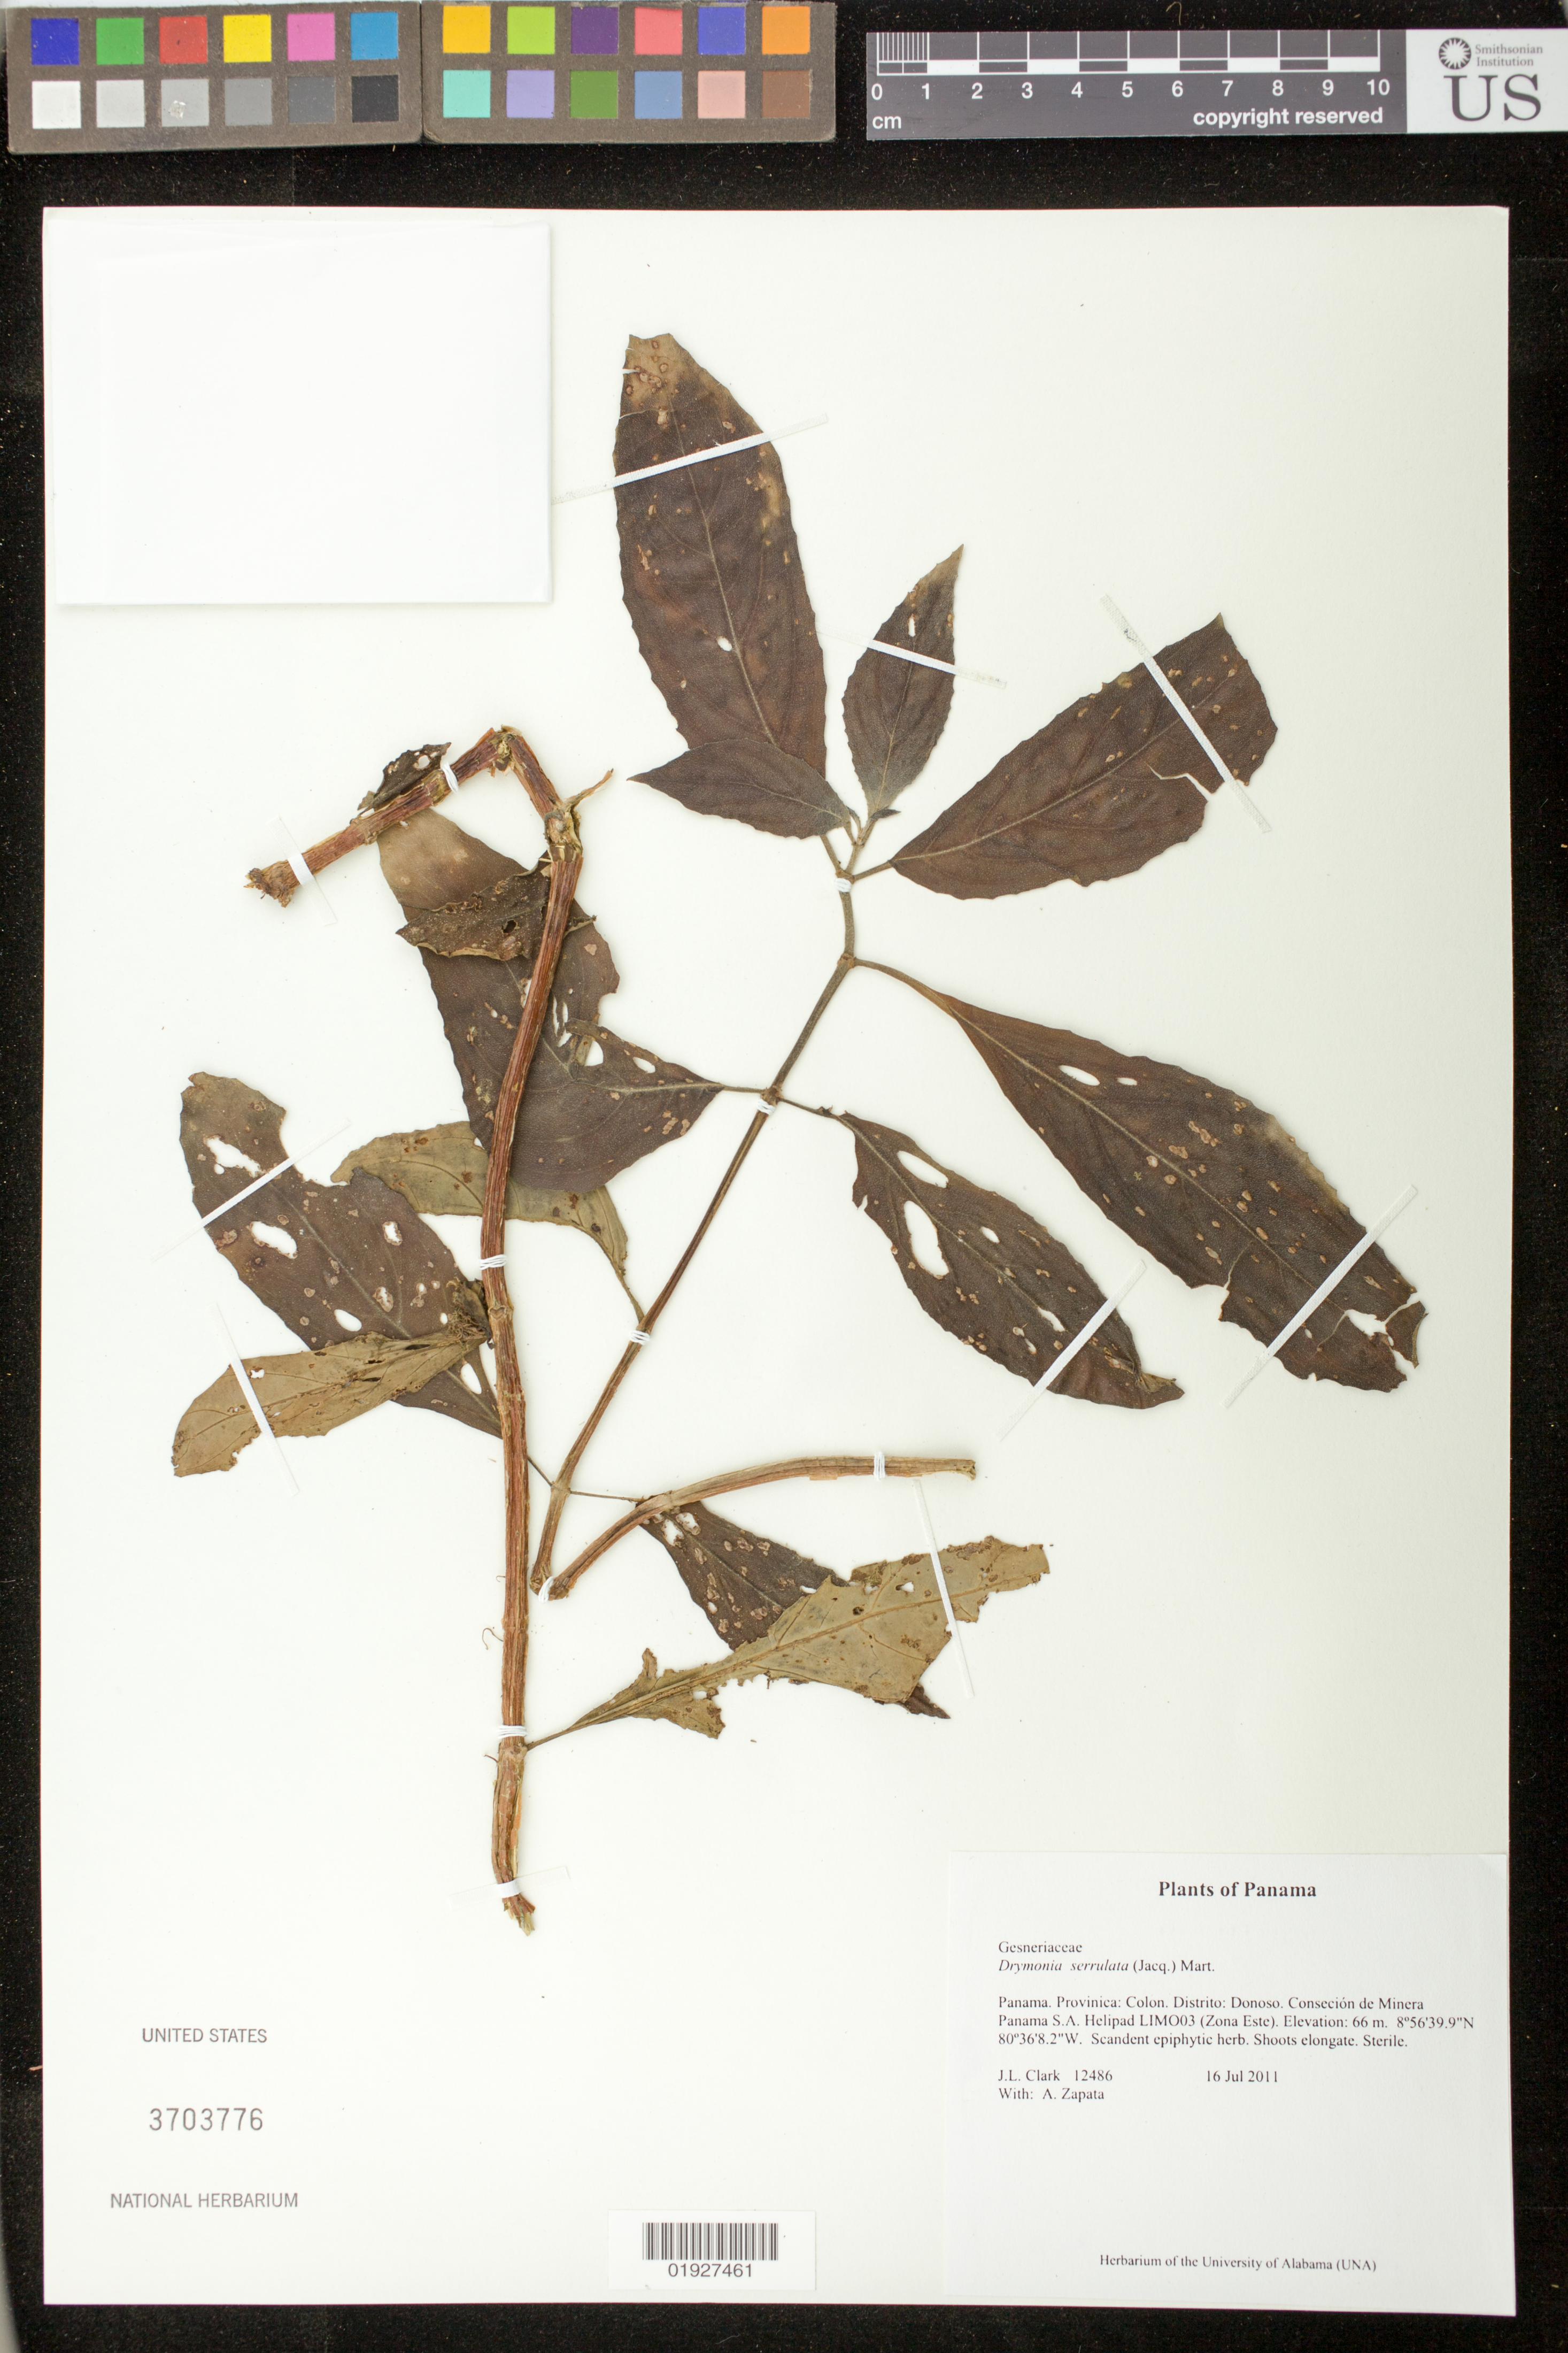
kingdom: Plantae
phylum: Tracheophyta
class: Magnoliopsida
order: Lamiales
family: Gesneriaceae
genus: Drymonia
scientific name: Drymonia serrulata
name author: (Jacq.) Mart.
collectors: J. L. Clark & A. Zapata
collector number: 12486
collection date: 2011-07-16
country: Panama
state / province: Colón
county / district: Donoso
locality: Conseción de Minera Panama S.A. Helipad LIMO03 (Zona Este).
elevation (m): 66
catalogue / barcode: US 3703776